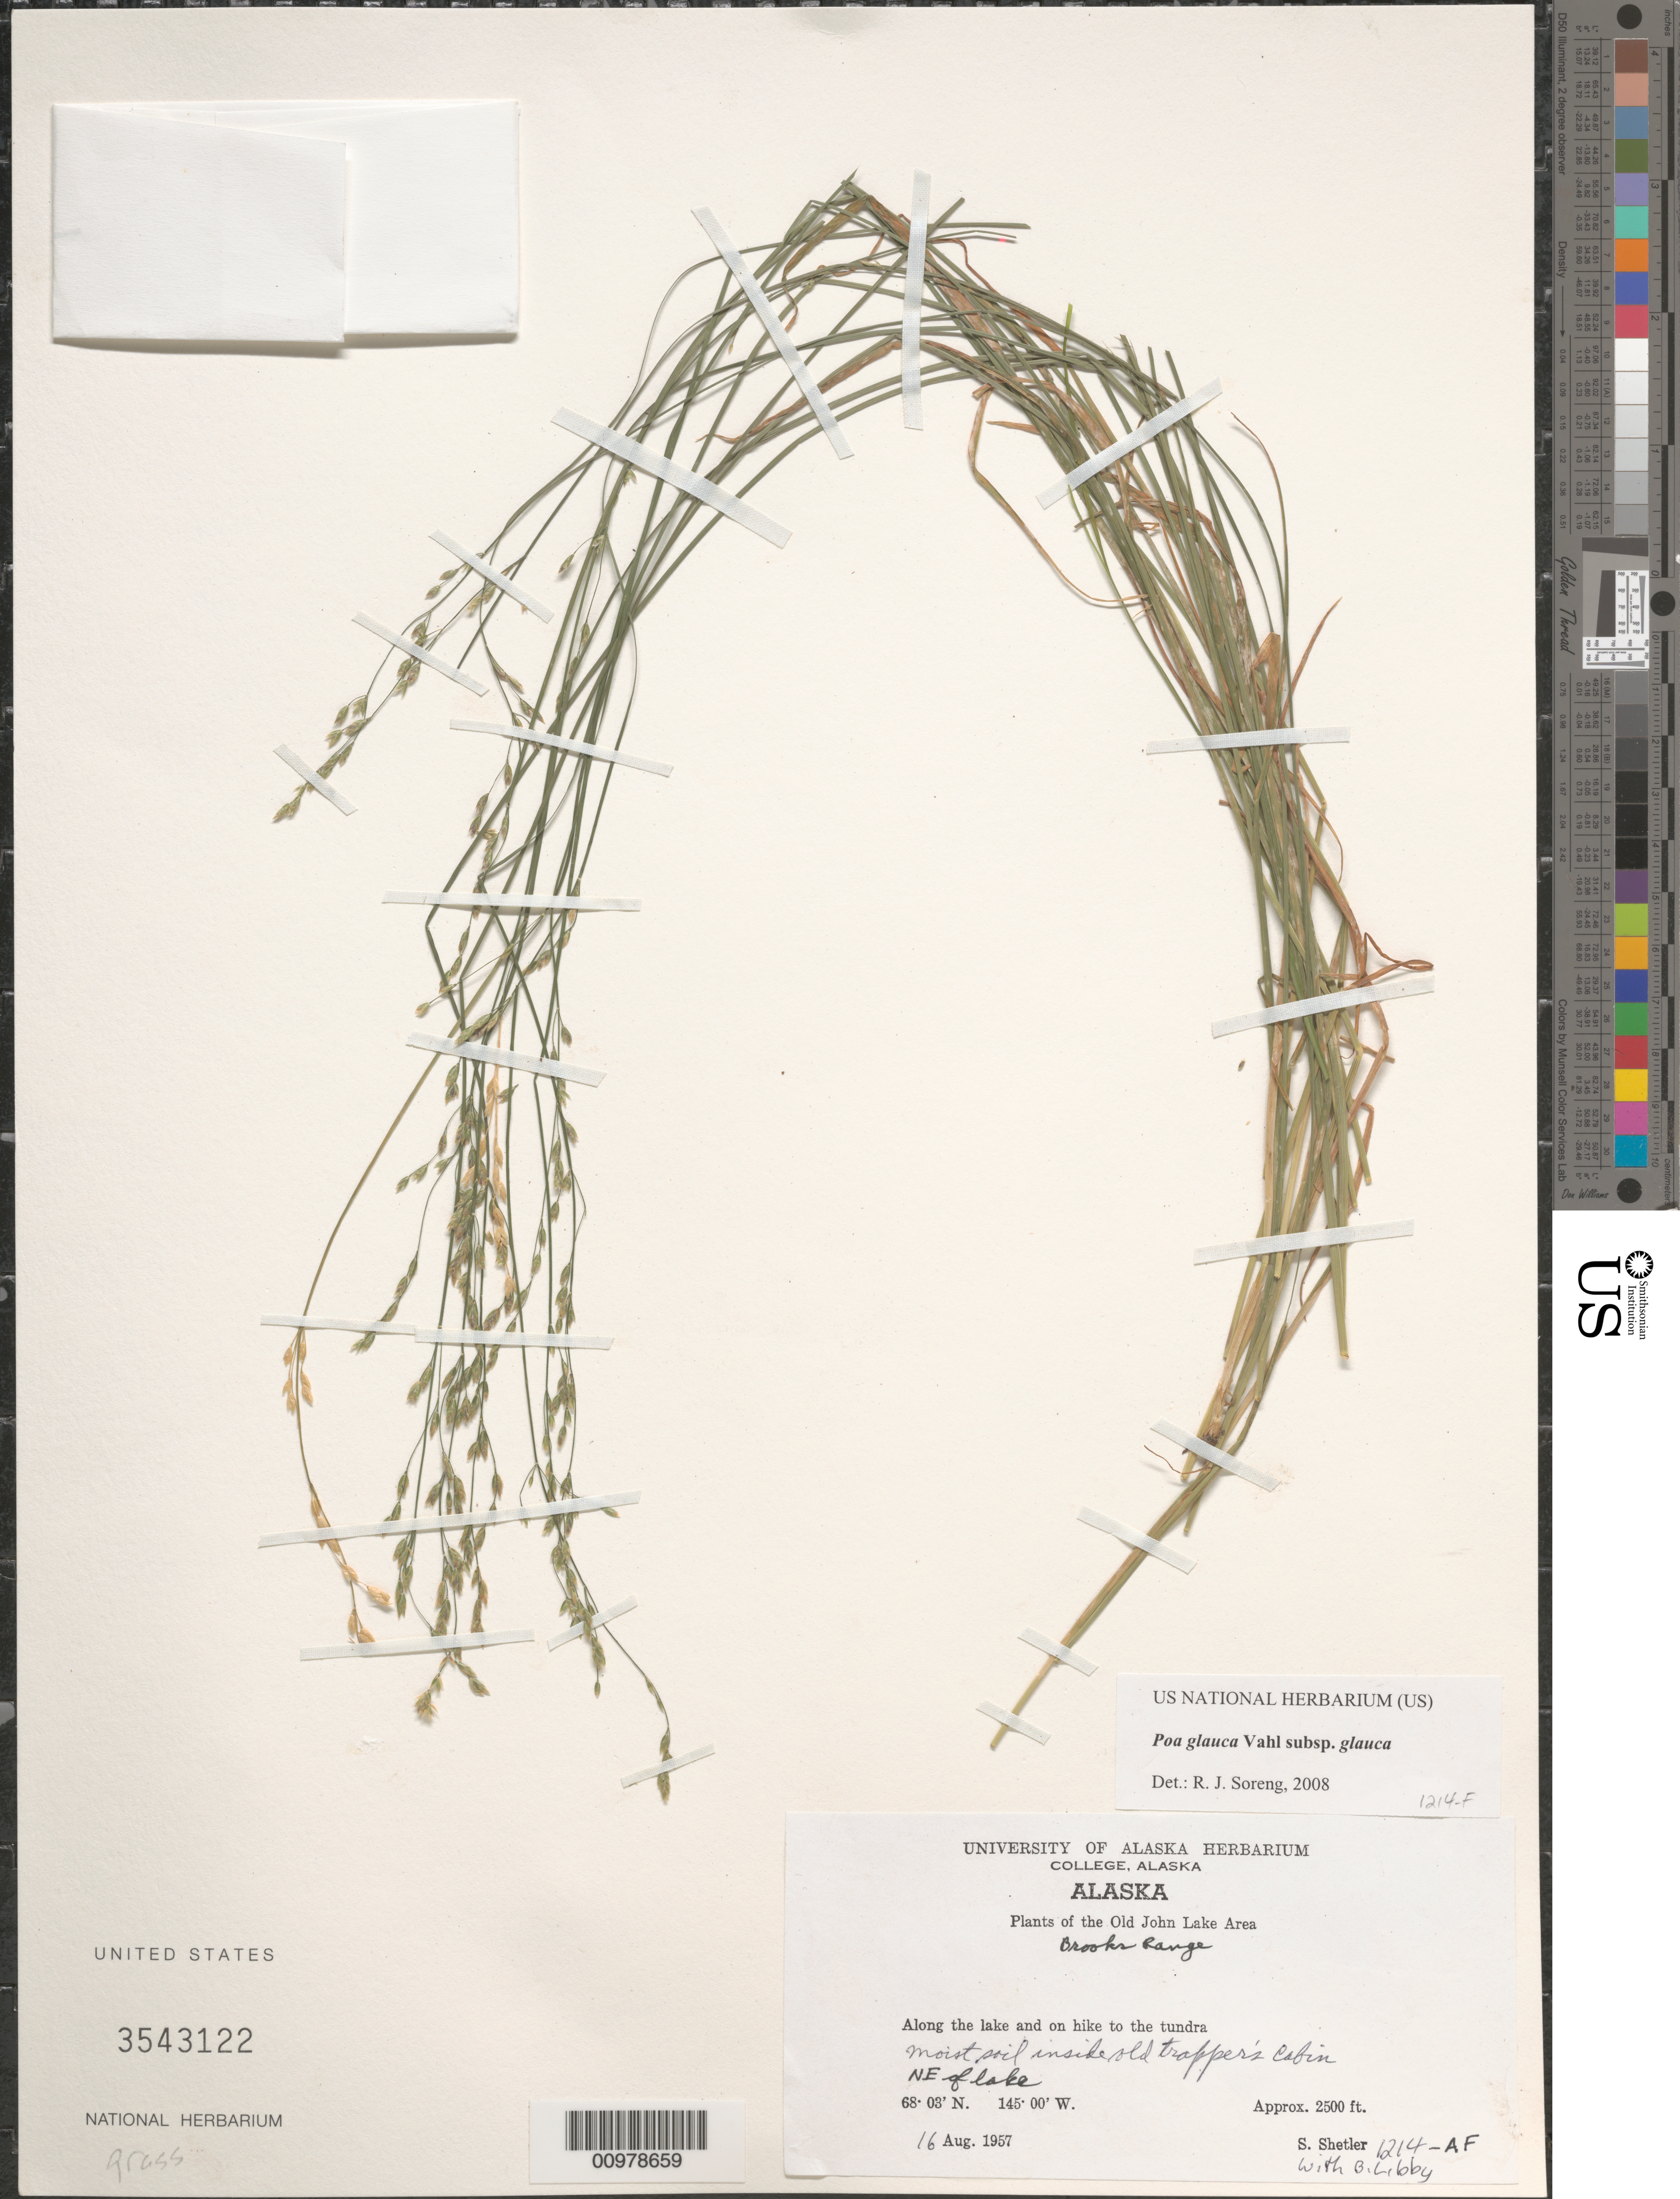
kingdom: Plantae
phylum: Tracheophyta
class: Liliopsida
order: Poales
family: Poaceae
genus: Poa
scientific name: Poa glauca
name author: Vahl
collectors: S. Shetler & B. Libby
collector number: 1214-AF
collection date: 1957-08-16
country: United States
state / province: Alaska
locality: The Old John Lake Area. Brooks Range. Along the lake and on hike to the tundra. Moist soil inside old trapper's Cabin N.E. of lake.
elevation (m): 762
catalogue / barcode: US 3543122